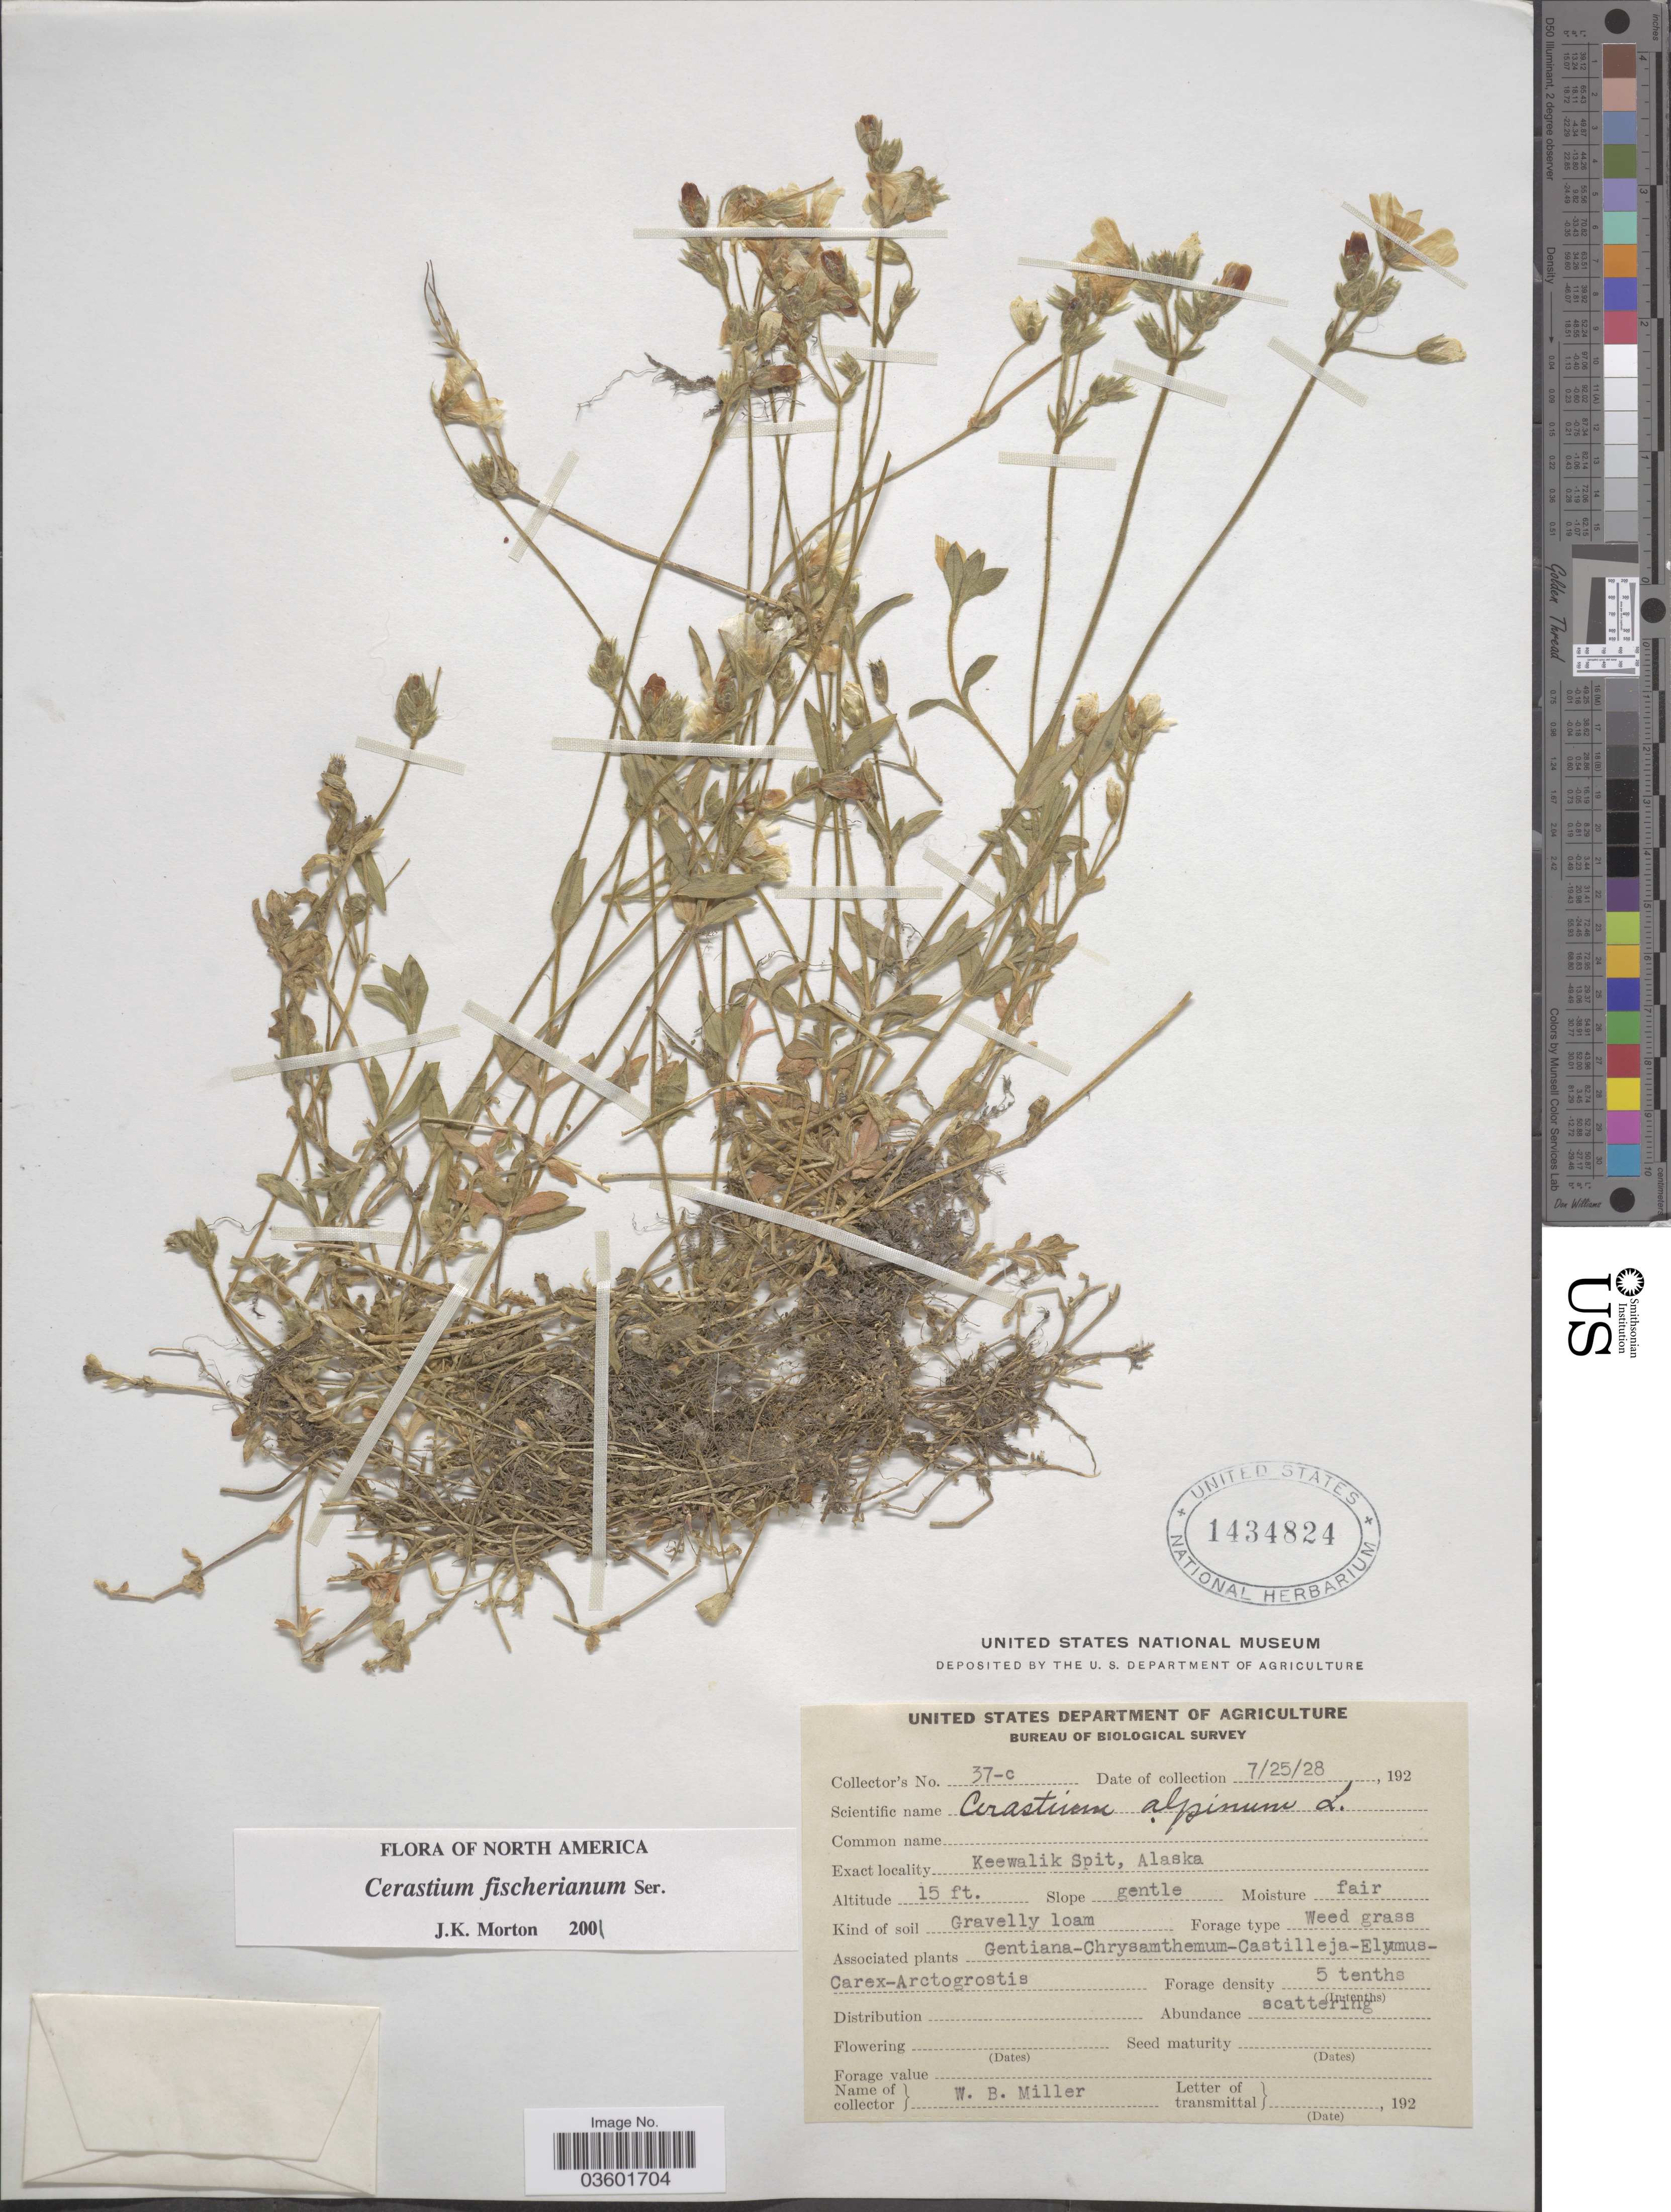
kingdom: Plantae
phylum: Tracheophyta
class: Magnoliopsida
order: Caryophyllales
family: Caryophyllaceae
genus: Cerastium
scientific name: Cerastium fischerianum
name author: Ser.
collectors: W. Miller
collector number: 37-c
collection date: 1928-07-25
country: United States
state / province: Alaska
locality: Keewalik Spit.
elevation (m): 5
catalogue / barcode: US 1434824